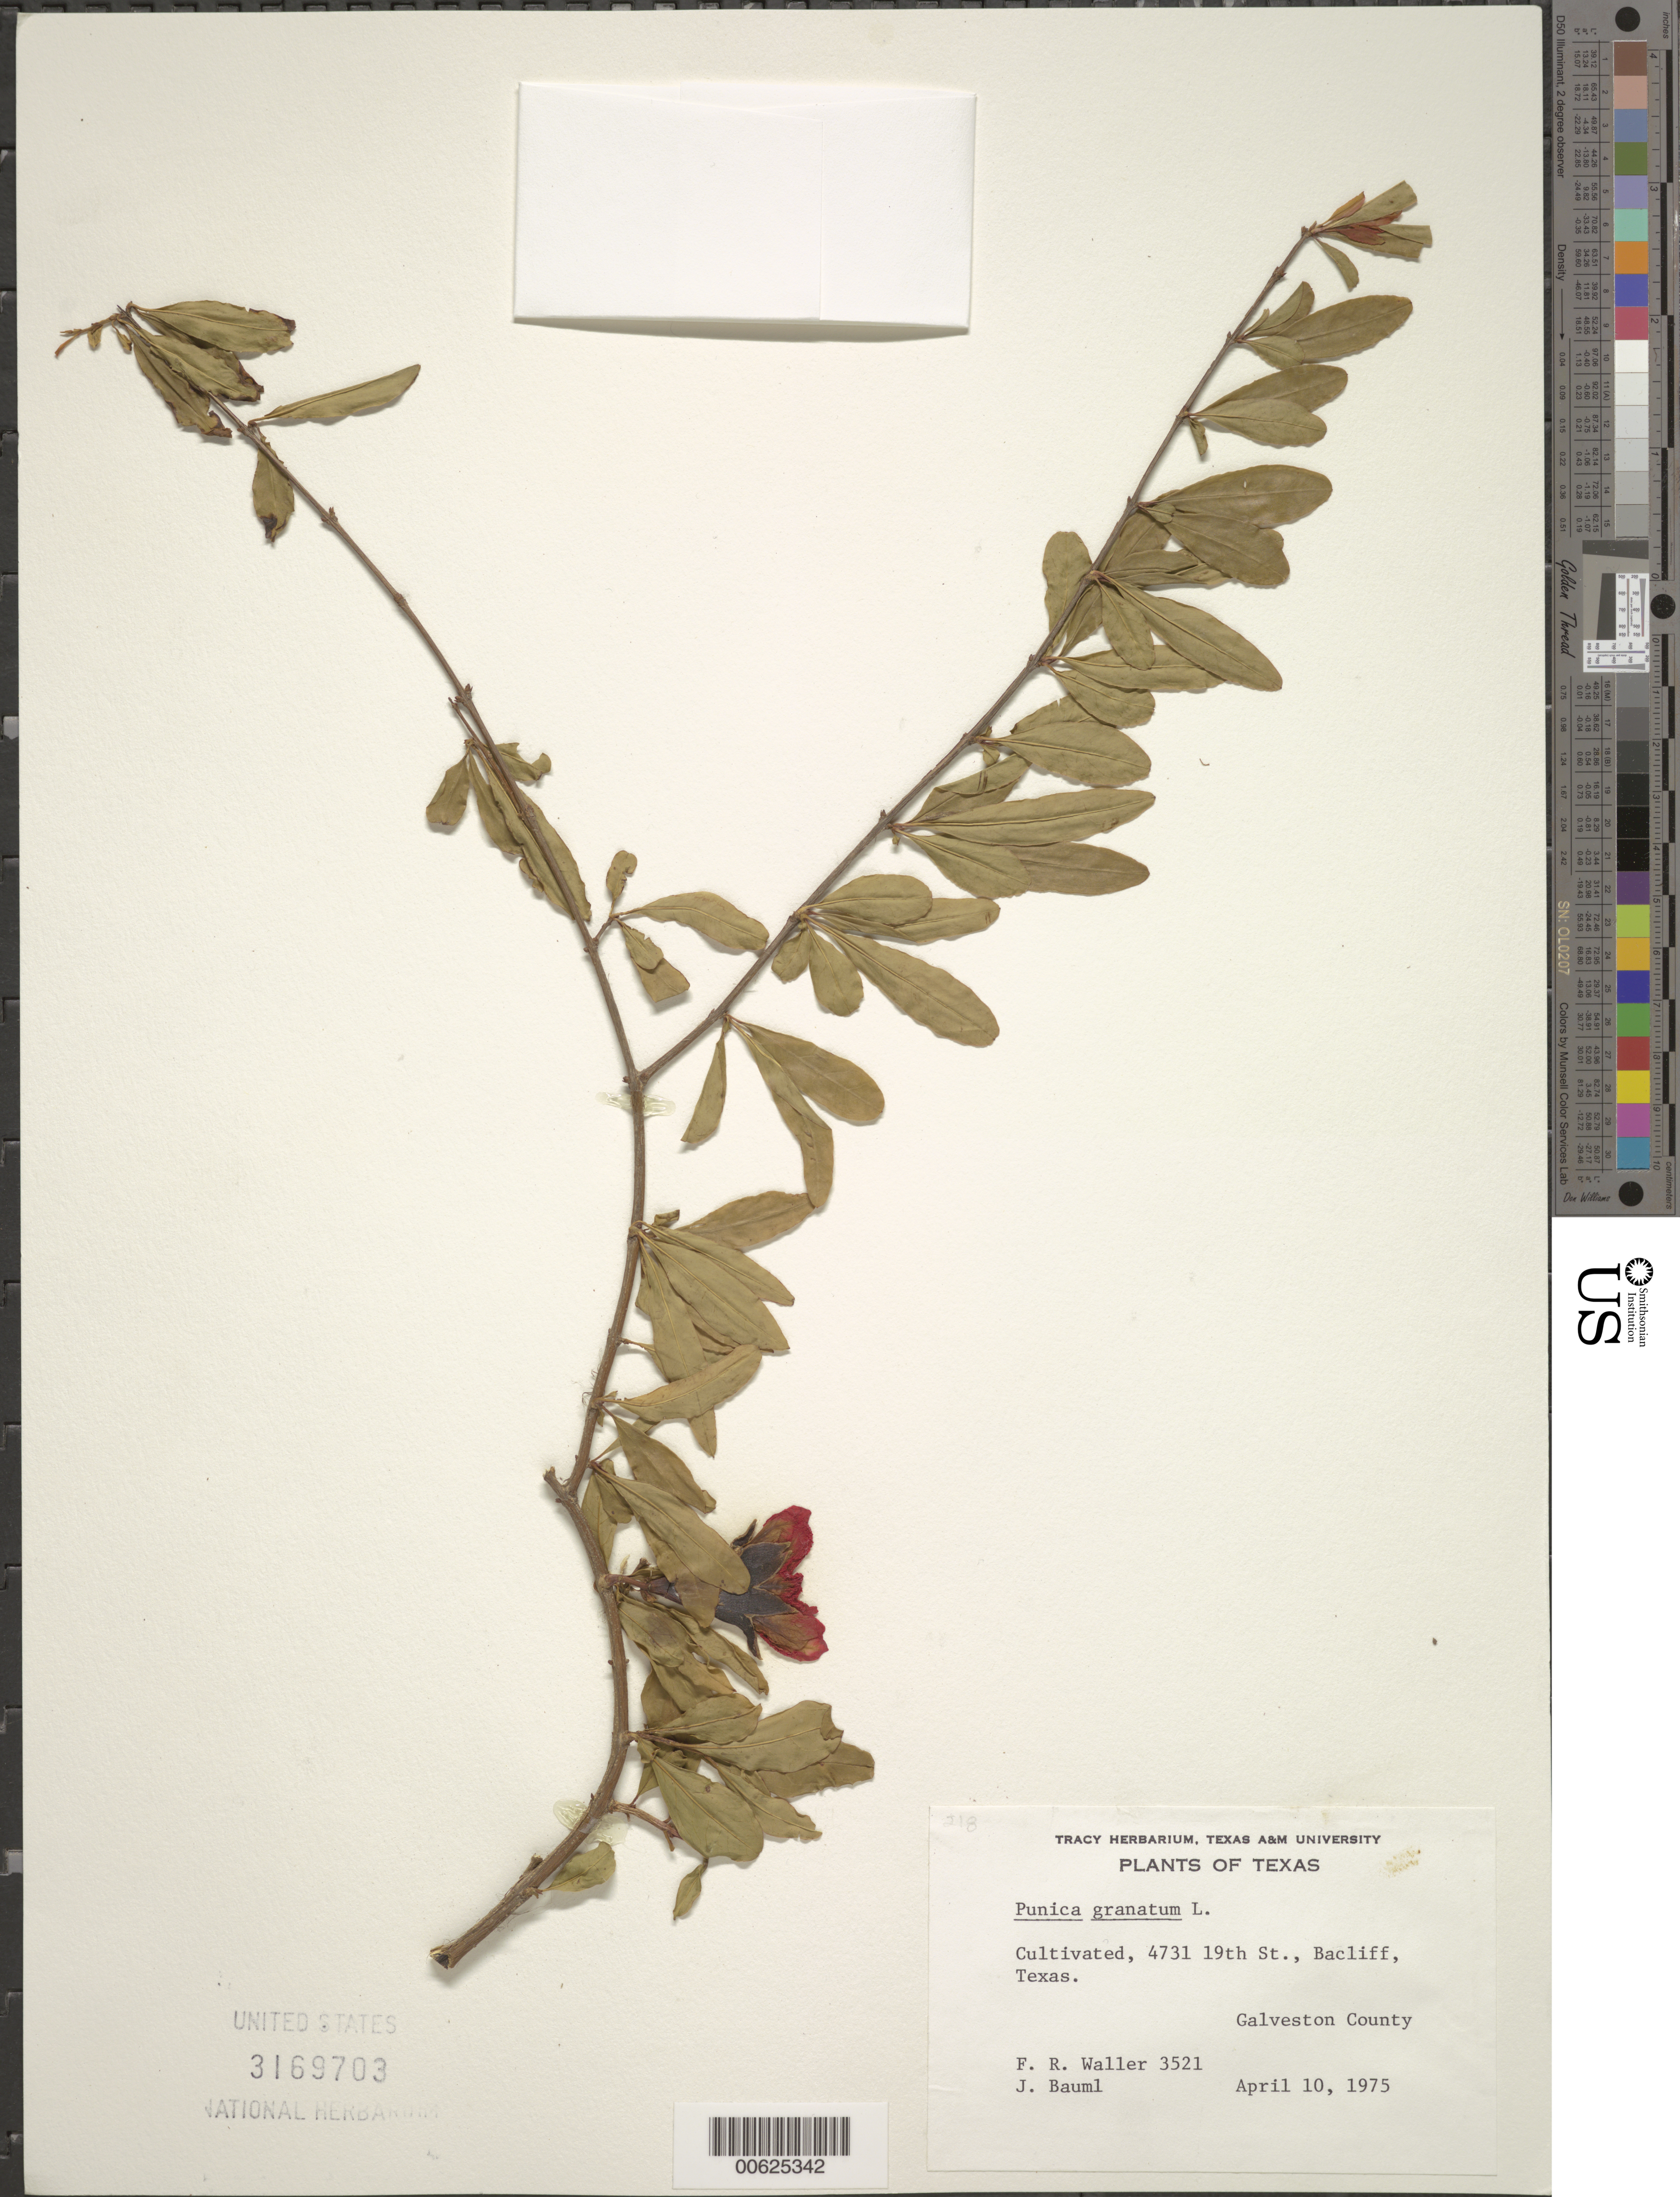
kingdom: Plantae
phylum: Tracheophyta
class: Magnoliopsida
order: Myrtales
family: Lythraceae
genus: Punica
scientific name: Punica granatum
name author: L.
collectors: F. R. Waller & J. Bauml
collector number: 3521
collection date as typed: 10 Apr 1975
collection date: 1975-04-10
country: United States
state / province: Texas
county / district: Galveston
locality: Bacliff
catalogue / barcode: US 3169703